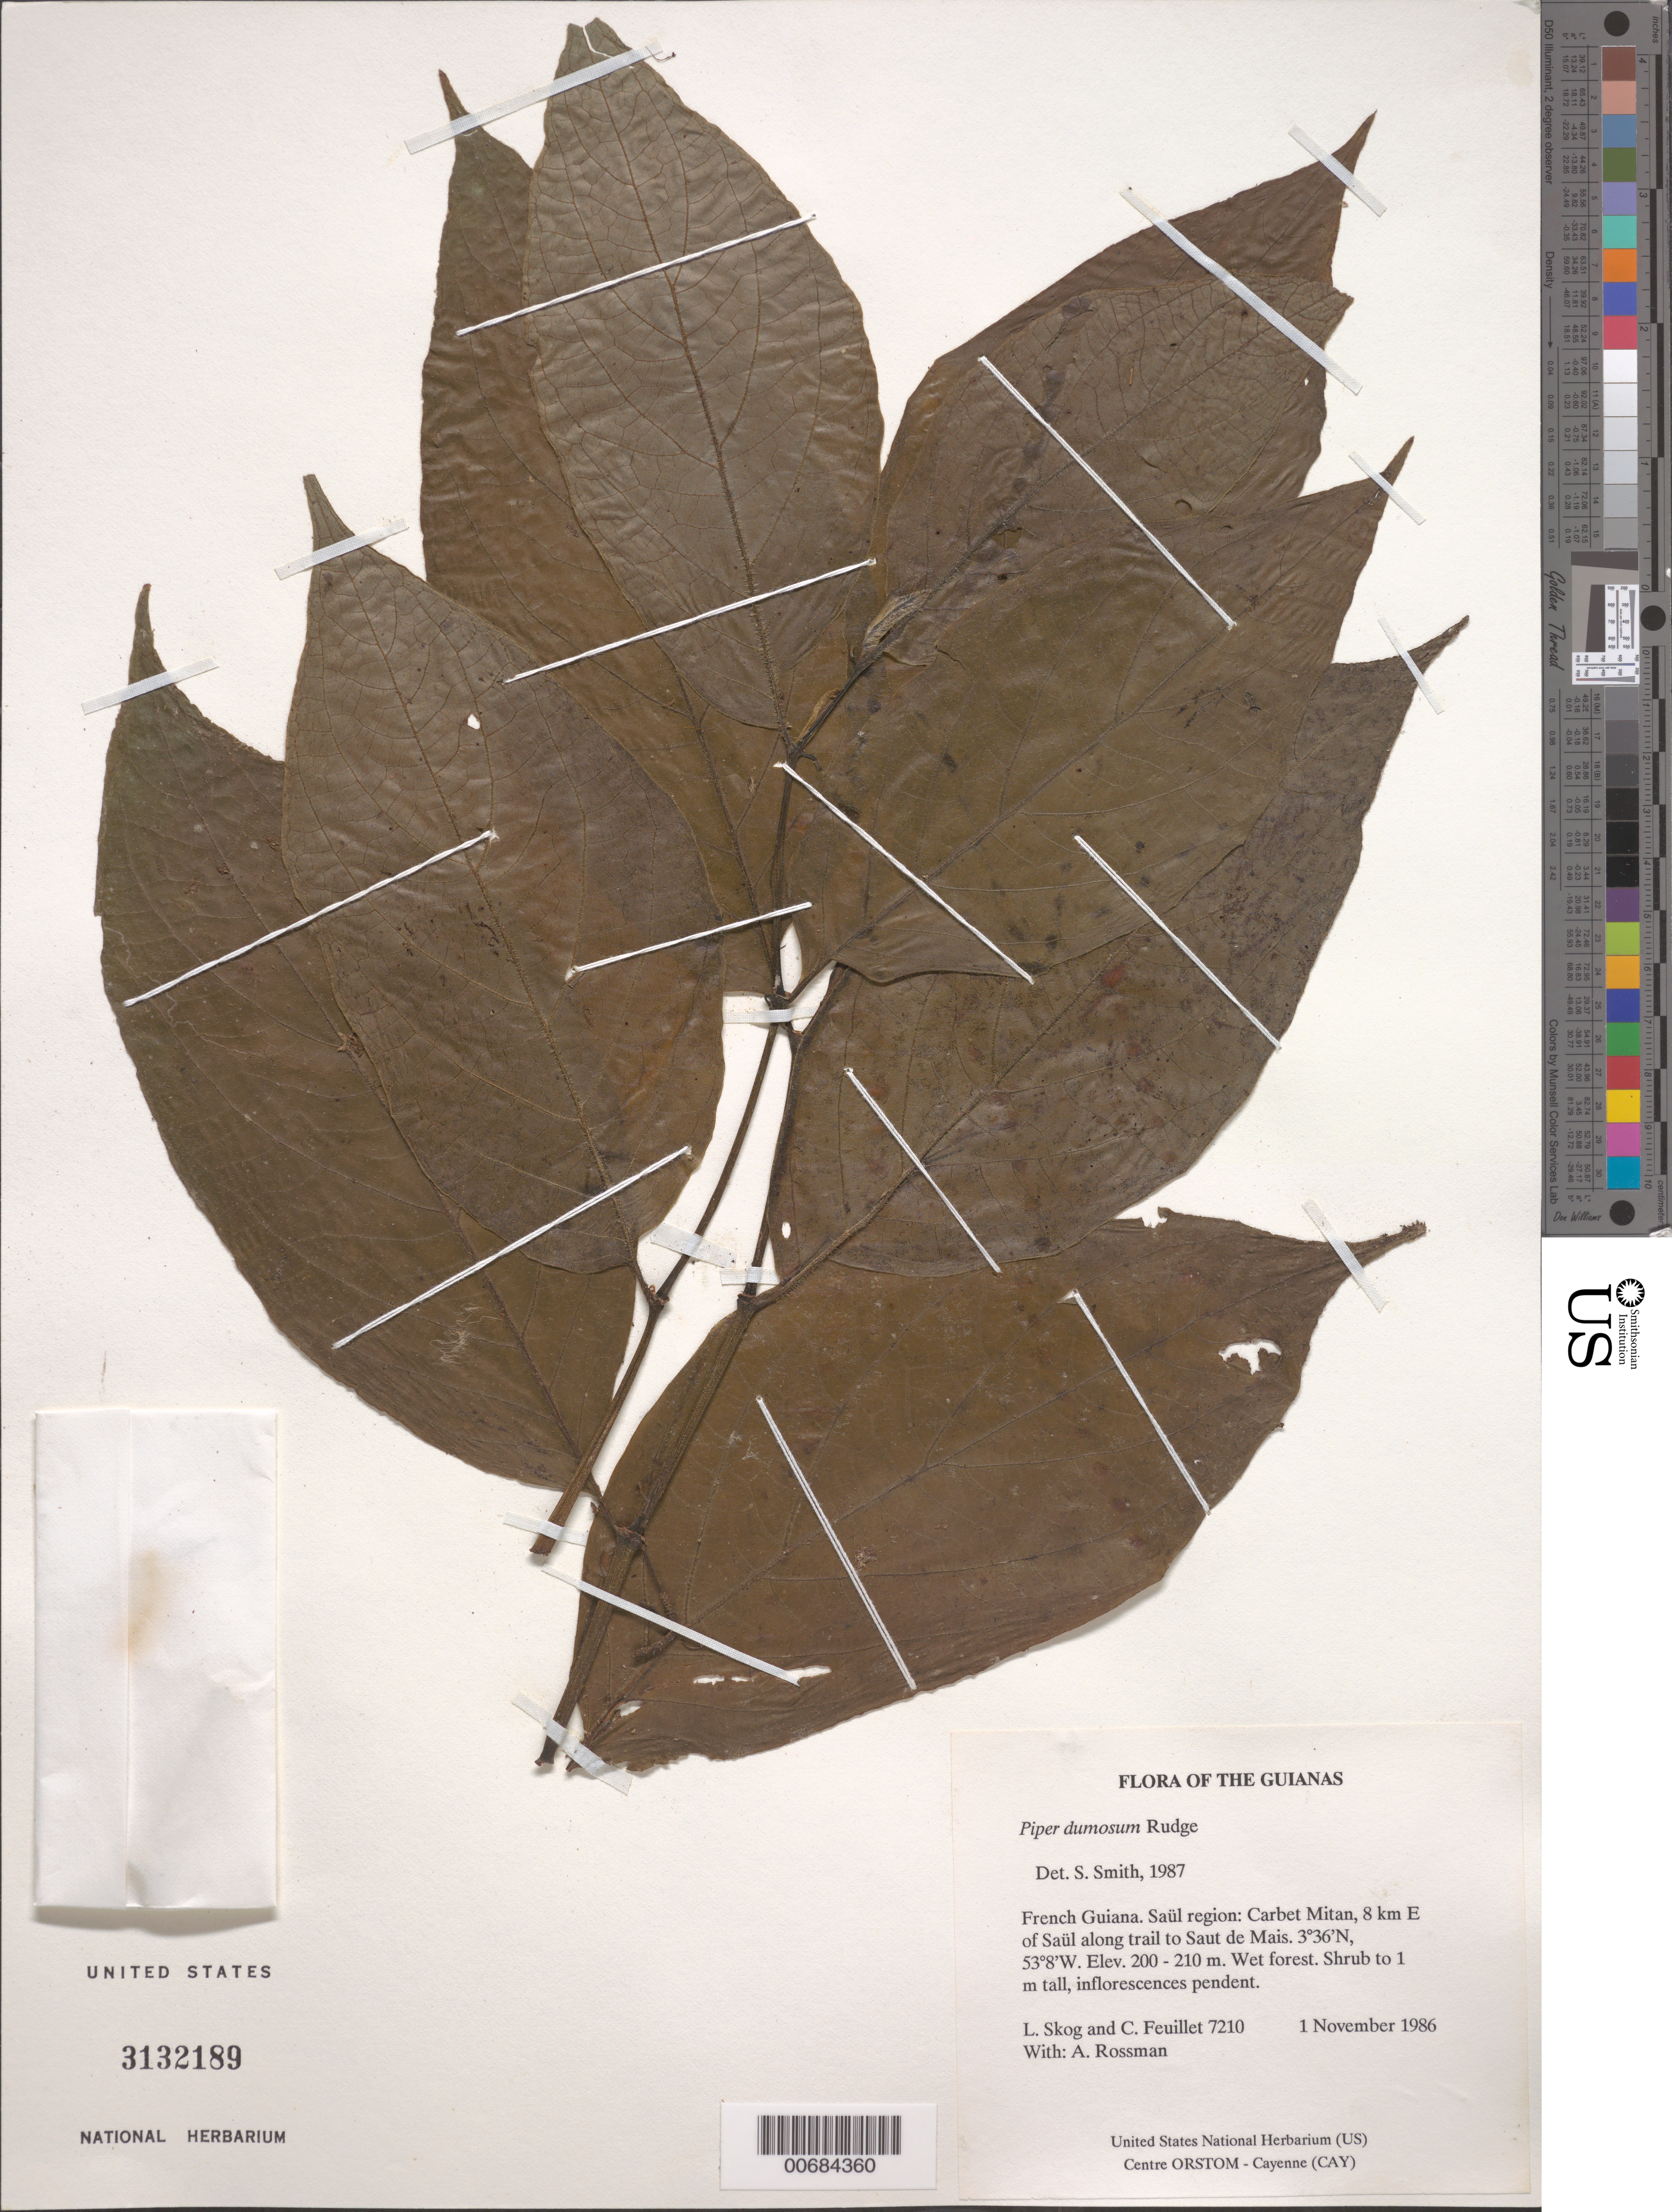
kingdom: Plantae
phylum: Tracheophyta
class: Magnoliopsida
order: Piperales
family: Piperaceae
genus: Piper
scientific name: Piper dumosum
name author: Rudge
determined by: Smith, Stephen F., (US), NMNH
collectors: L. E. Skog, C. Feuillet & A. Rossman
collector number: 7210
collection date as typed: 1 November 1986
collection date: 1986-11-01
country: French Guiana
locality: Carbet Mitan, 8 km E of Saül along trail to Saut de Mais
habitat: Wet forest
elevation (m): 200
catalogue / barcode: US 3132189